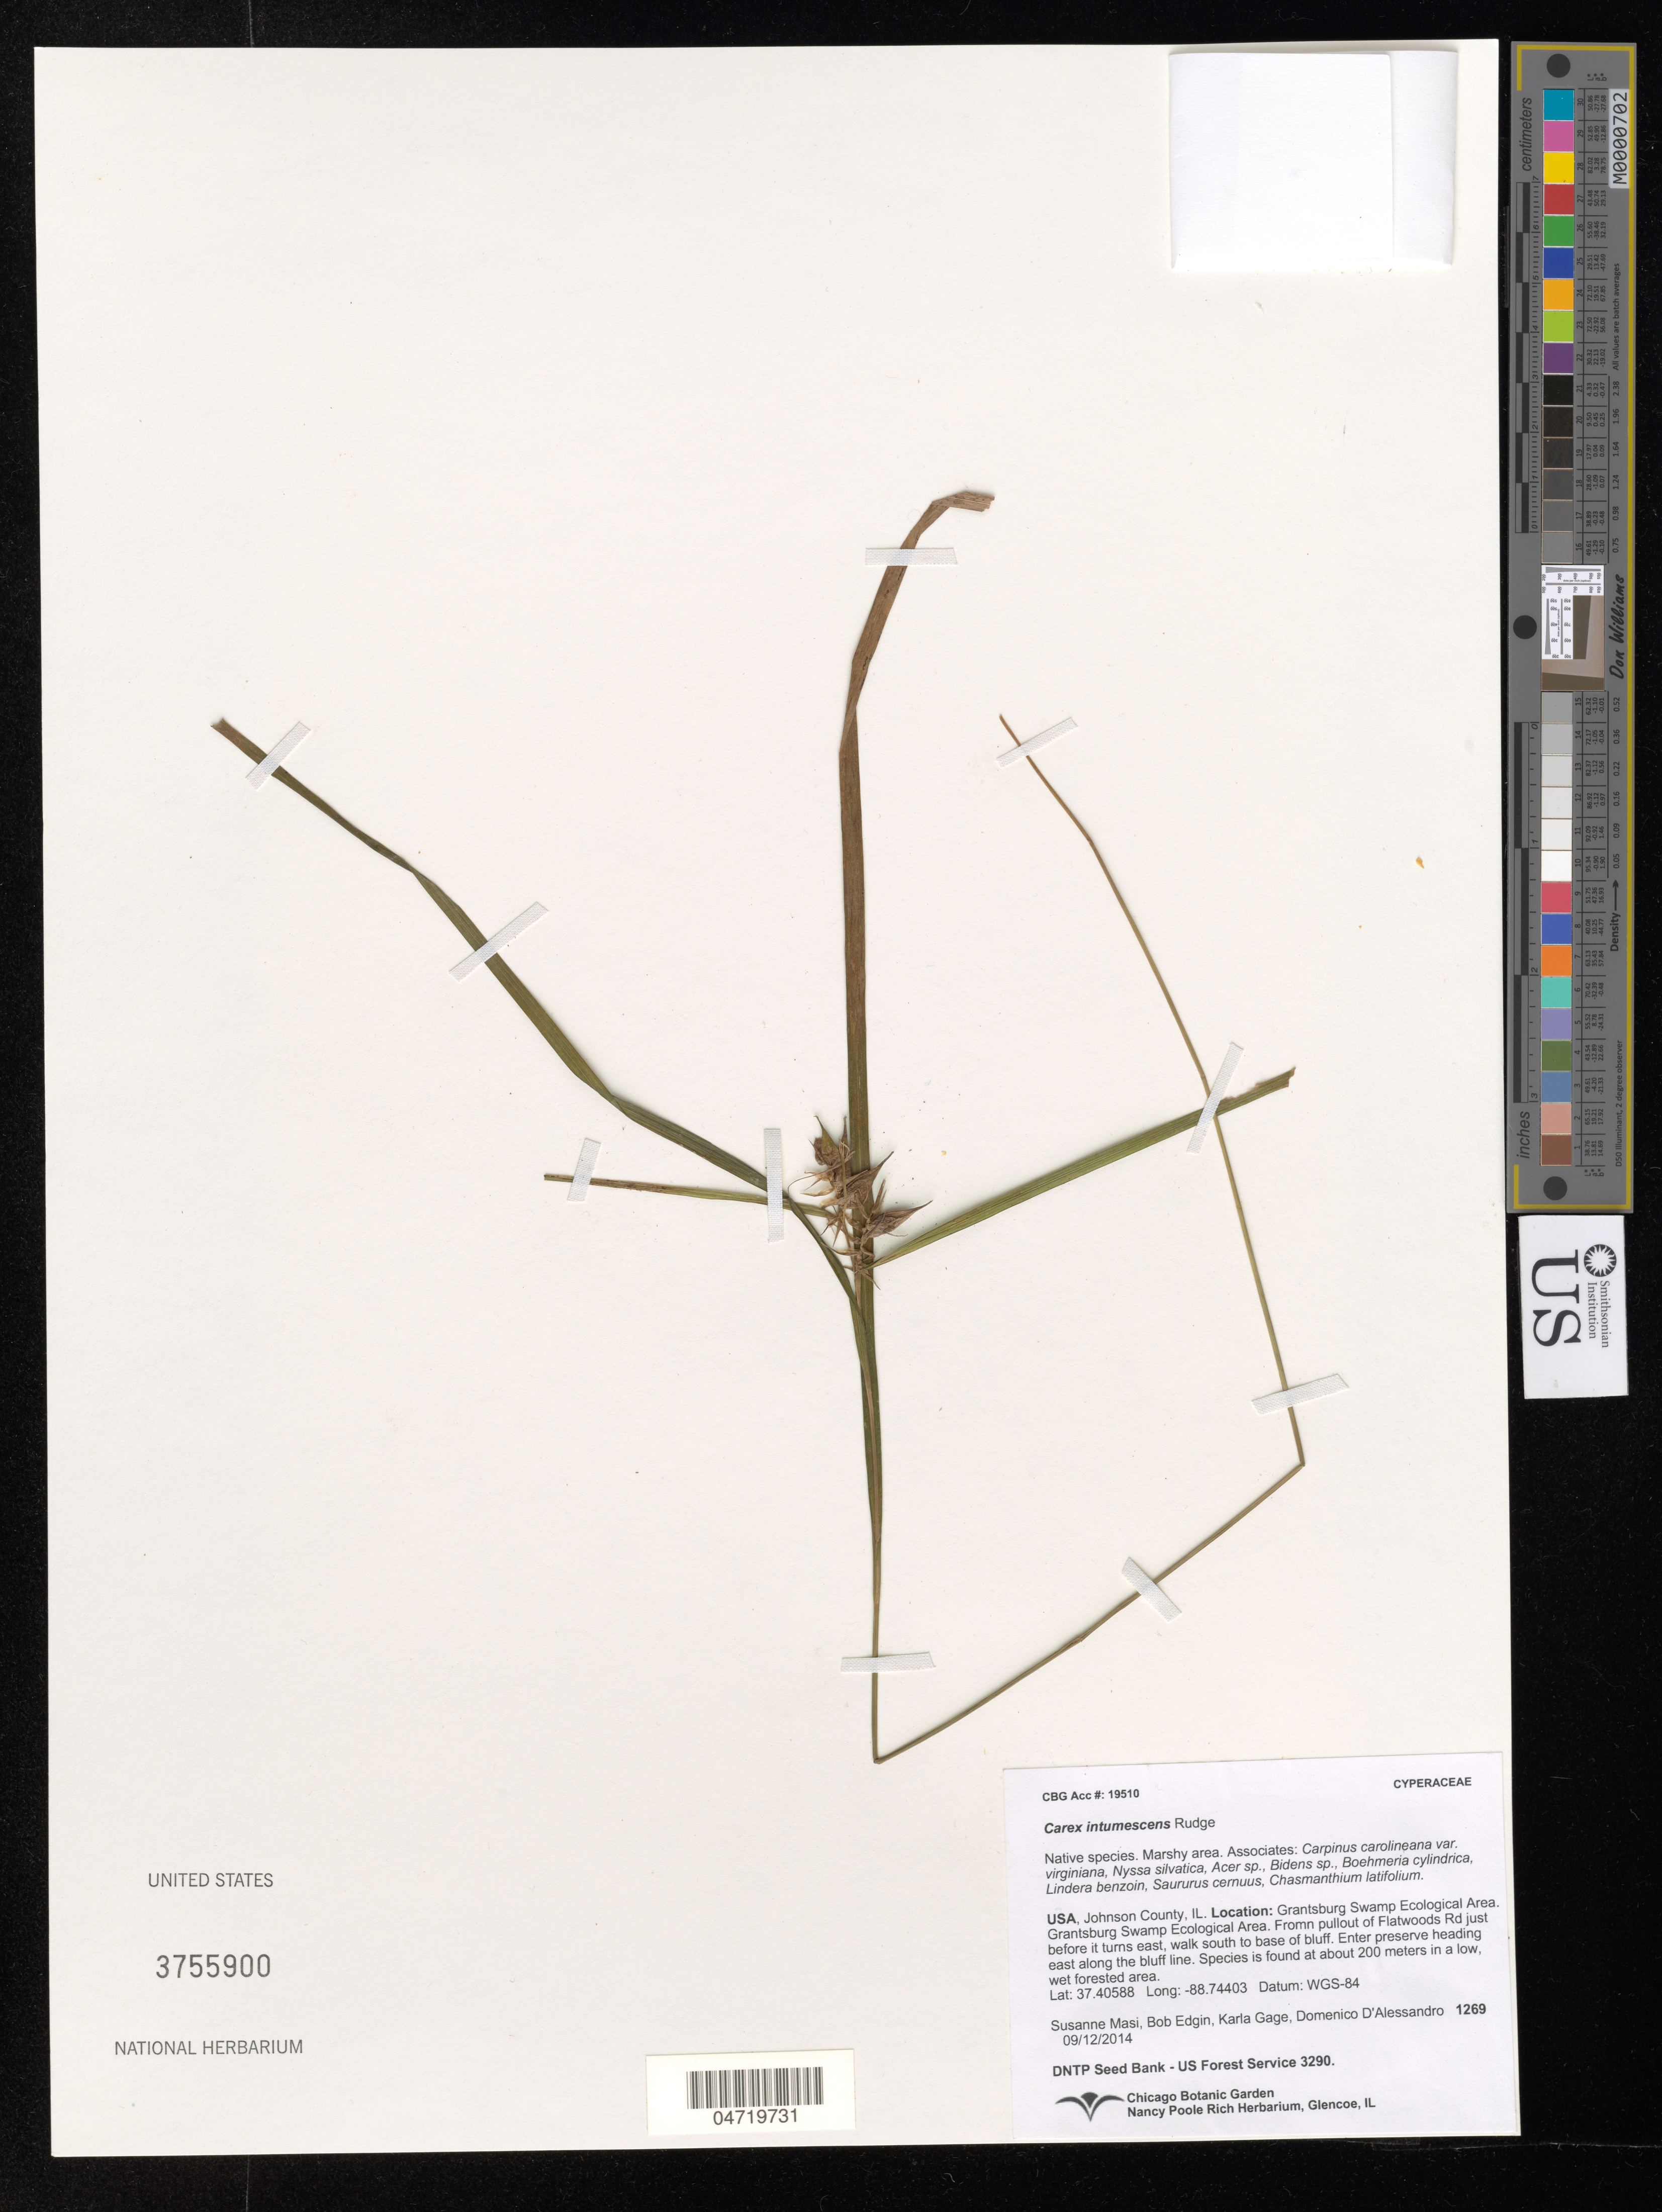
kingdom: Plantae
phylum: Tracheophyta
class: Liliopsida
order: Poales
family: Cyperaceae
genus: Carex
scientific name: Carex intumescens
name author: Rudge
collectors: S. Masi, B. Edgin, K. Gage & D. D'alessandro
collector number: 1269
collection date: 2014-09-12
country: United States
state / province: Illinois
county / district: Johnson County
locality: Grantsburg Swamp Ecological Area. From pullout of Flatswood Rd just before it turns east, walk south to base of bluff. Enter preserve heading east along bluff line. Species found ~200m in low, wet forested area.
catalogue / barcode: US 3755900